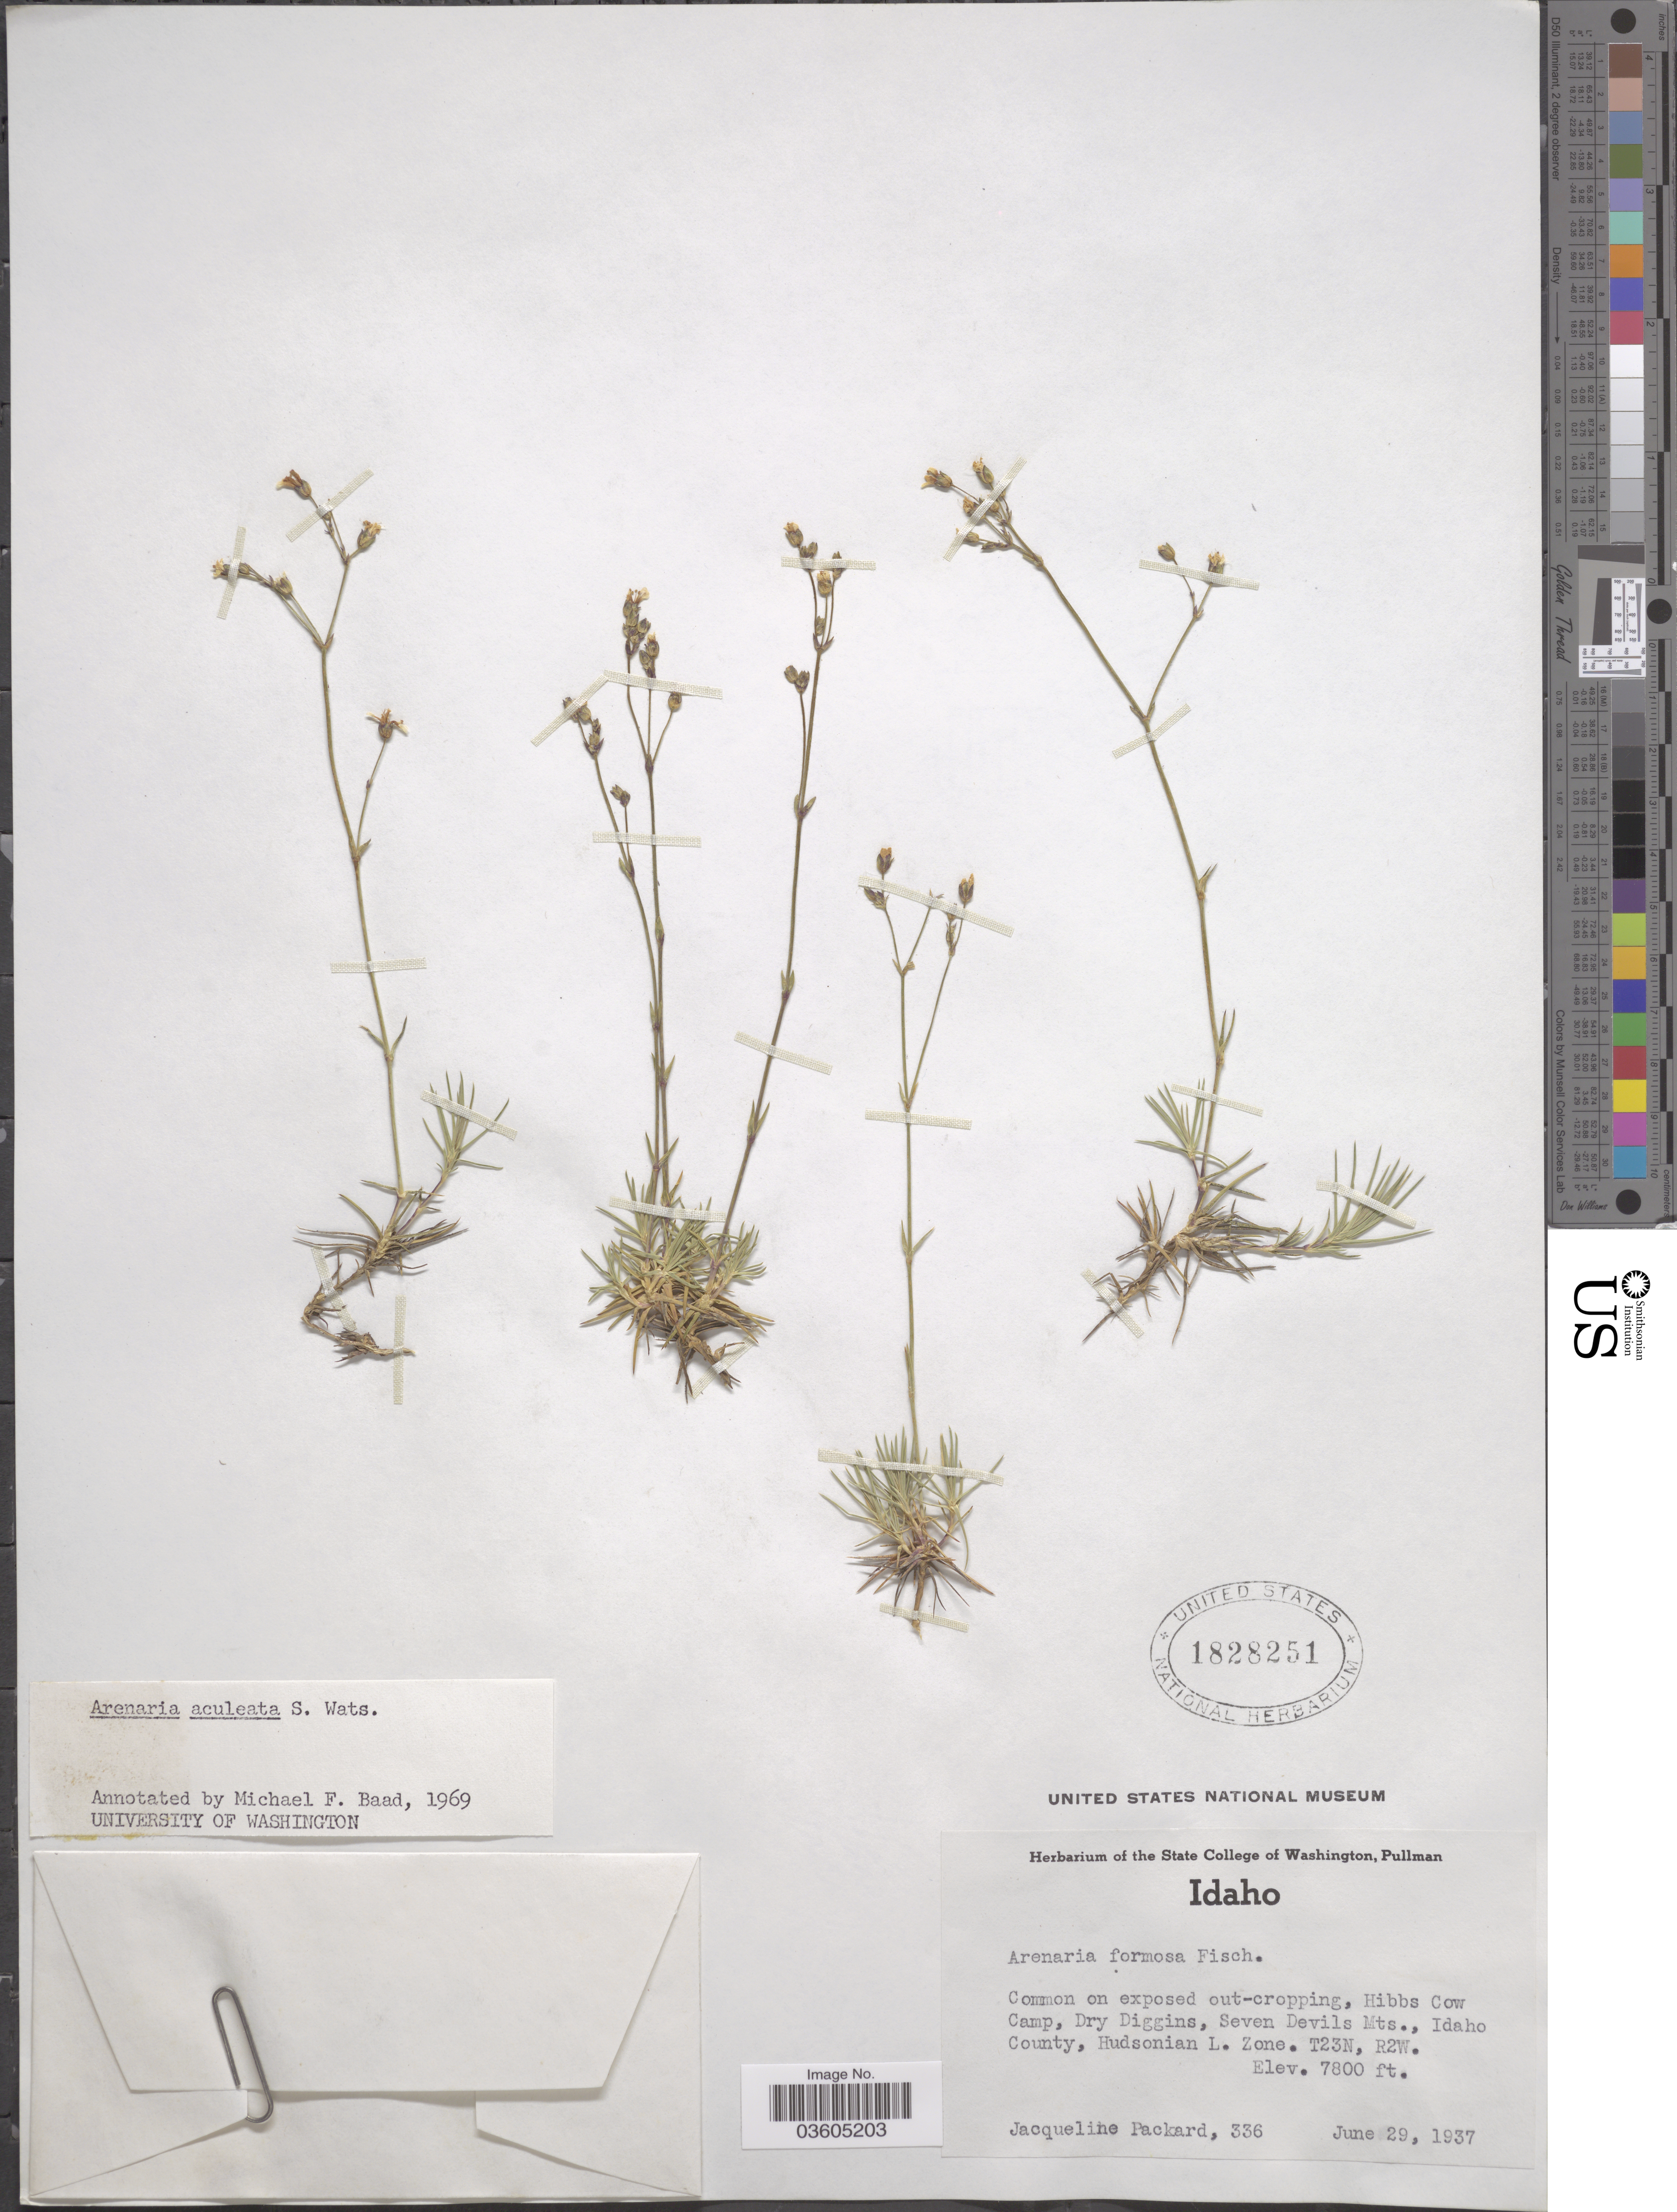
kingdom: Plantae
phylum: Tracheophyta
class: Magnoliopsida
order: Caryophyllales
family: Caryophyllaceae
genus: Eremogone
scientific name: Eremogone aculeata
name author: (S. Watson) Ikonn.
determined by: U.S. National Herbarium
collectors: J. Packard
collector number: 336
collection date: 1937-06-29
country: United States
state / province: Idaho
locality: Hibbs Cow Camp, Dry Diggins, Seven Devils Mts., Idaho County, Husonian L. Zone. T23N, R2W.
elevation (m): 2377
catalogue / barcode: US 1828251